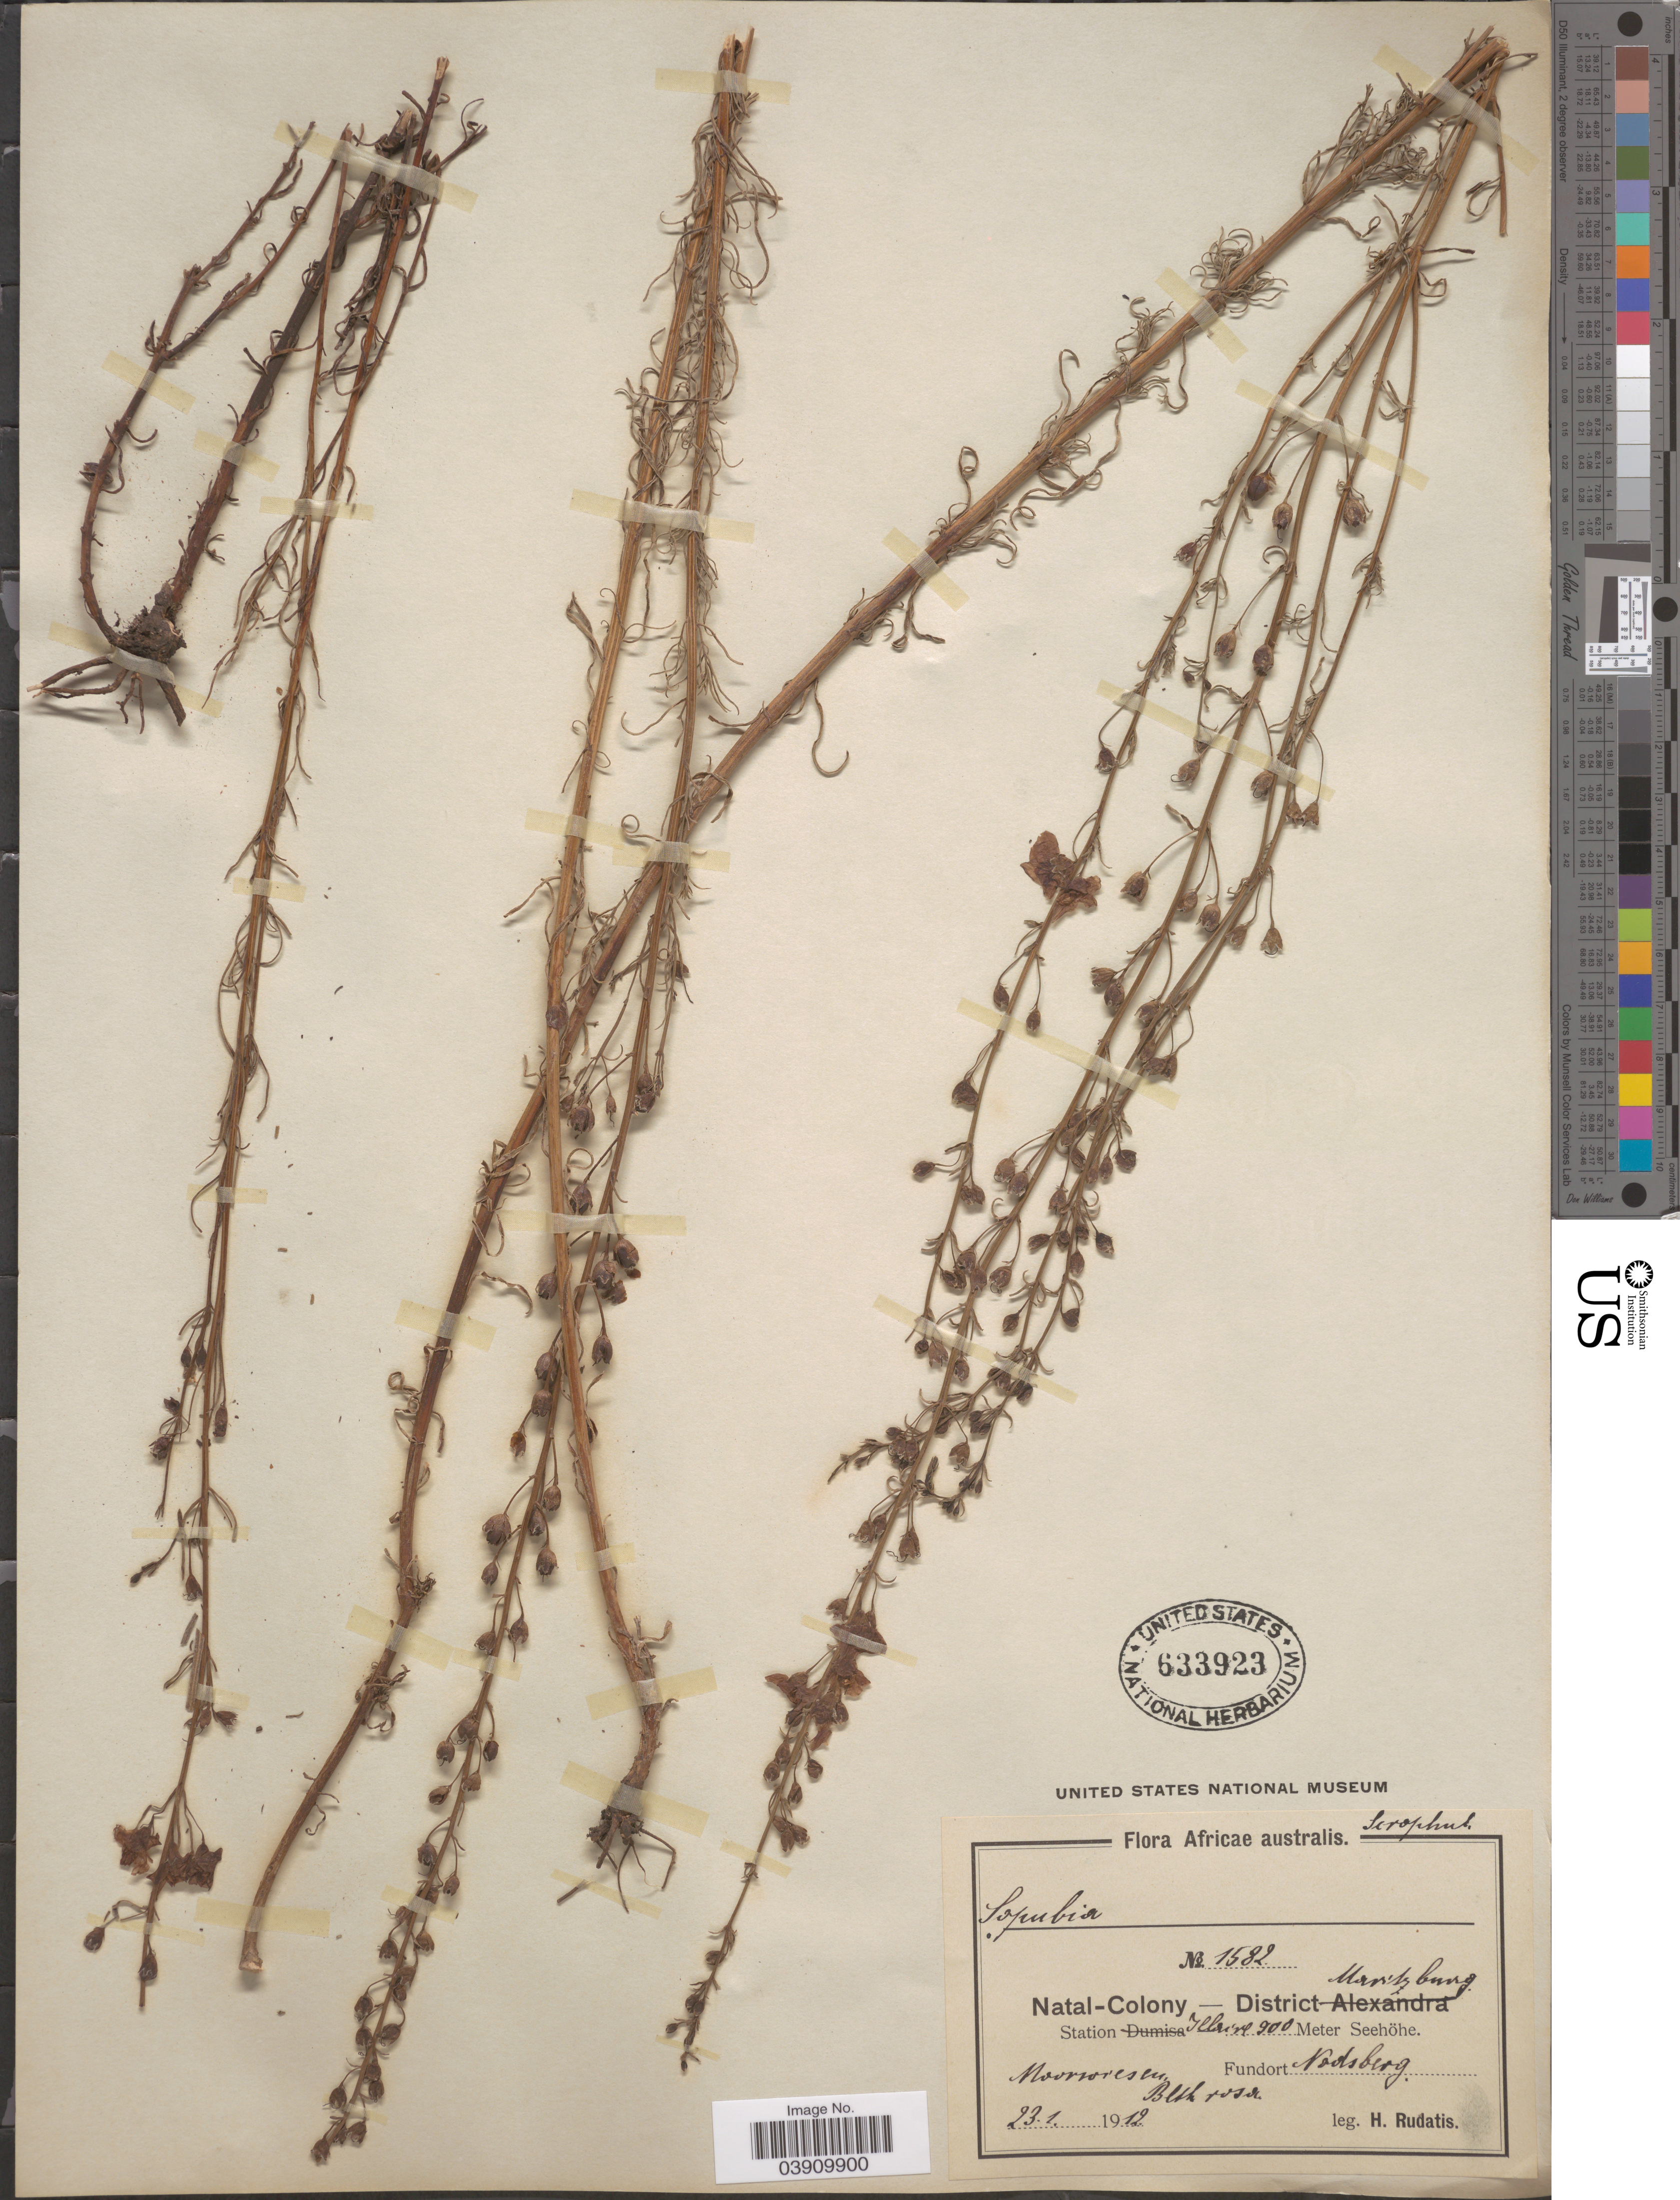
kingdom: Plantae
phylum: Tracheophyta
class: Magnoliopsida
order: Lamiales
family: Orobanchaceae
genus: Sopubia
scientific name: Sopubia sp.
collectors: H. Rudatis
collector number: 1582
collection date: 1912-01-23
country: South Africa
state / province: KwaZulu-Natal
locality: Africae australis. Natal-Colony - District Maritzburg. Station Illaire. Fundort Nodsberg.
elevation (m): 900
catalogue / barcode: US 633923